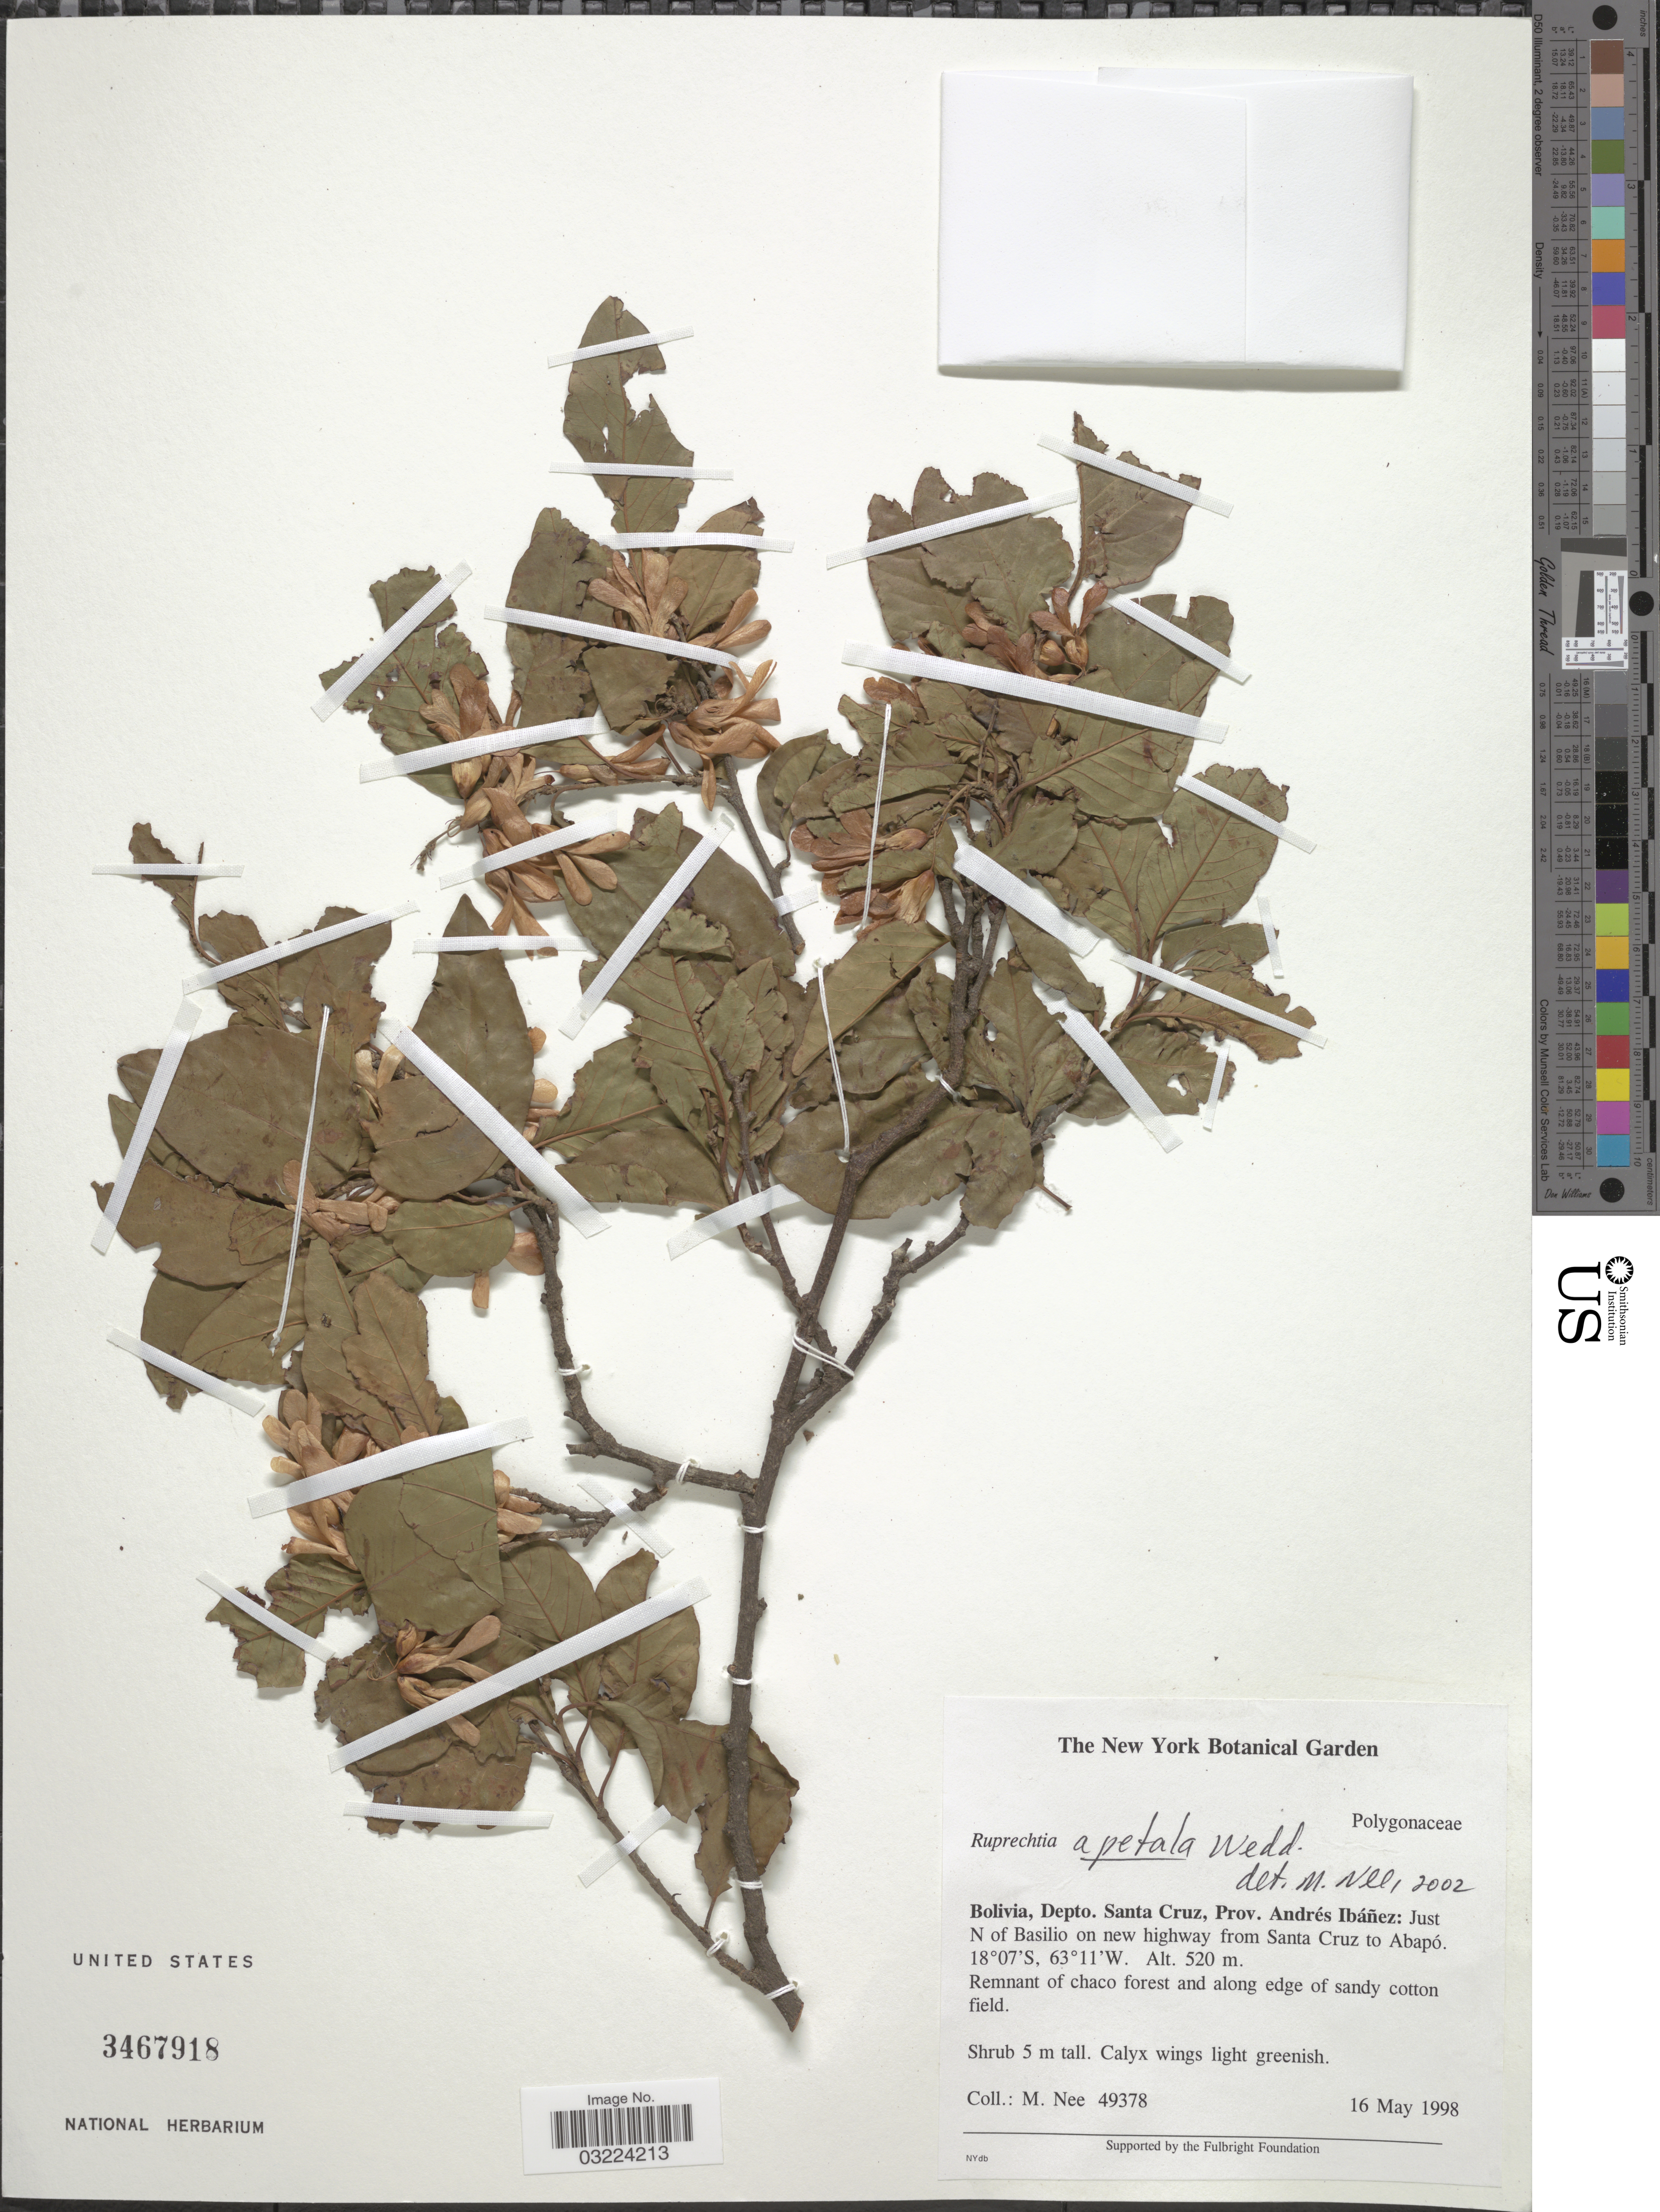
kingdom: Plantae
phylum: Tracheophyta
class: Magnoliopsida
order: Caryophyllales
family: Polygonaceae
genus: Ruprechtia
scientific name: Ruprechtia apetala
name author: Wedd.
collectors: M. Nee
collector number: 49378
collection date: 1998-05-16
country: Bolivia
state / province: Santa Cruz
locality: Depto. Santa Cruz, Prov. Andrés Ibáñez: just N of Basilio on new highway from Santa Cruz to Abapó.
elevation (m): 520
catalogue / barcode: US 3467918